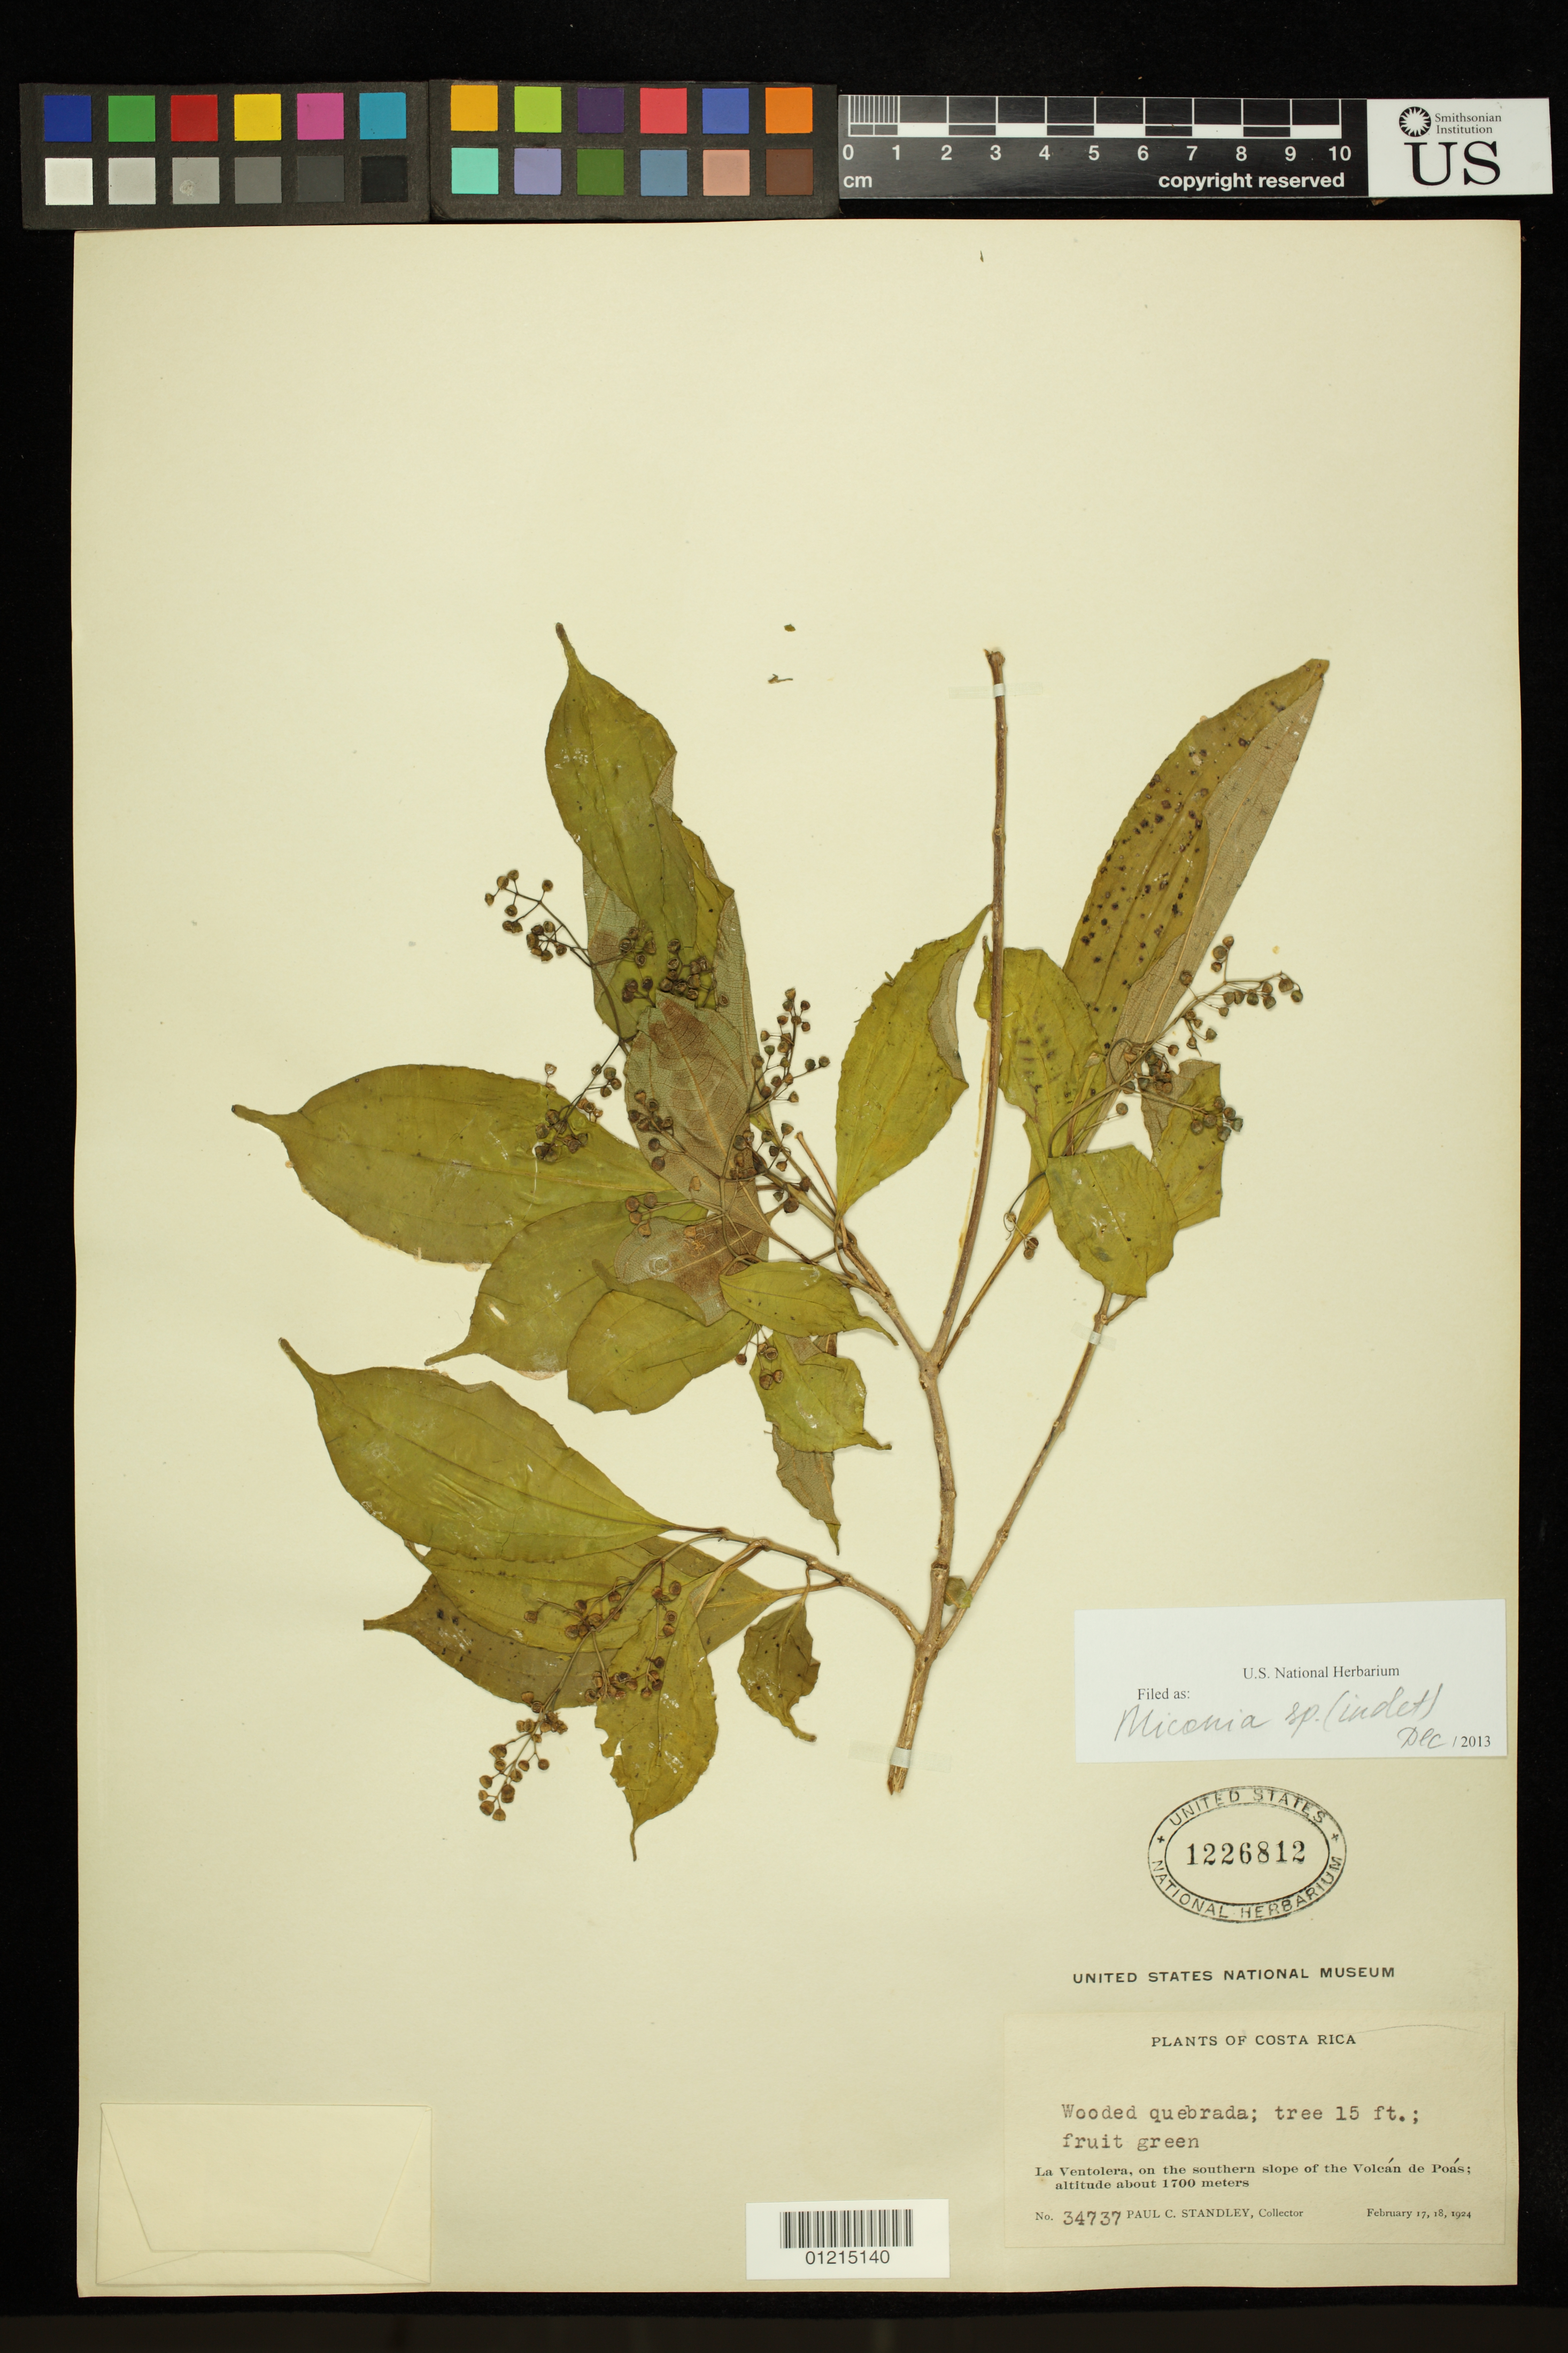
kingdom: Plantae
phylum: Tracheophyta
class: Magnoliopsida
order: Myrtales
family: Melastomataceae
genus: Miconia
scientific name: Miconia sp.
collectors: P. C. Standley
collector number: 34737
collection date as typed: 17 Feb 1924 and 18 Feb 1924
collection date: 1924-02-17,1924-02-18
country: Costa Rica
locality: La Ventolera on southern slope of Volcan de Poás, wooded quebrada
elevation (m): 1700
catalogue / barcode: US 1226812